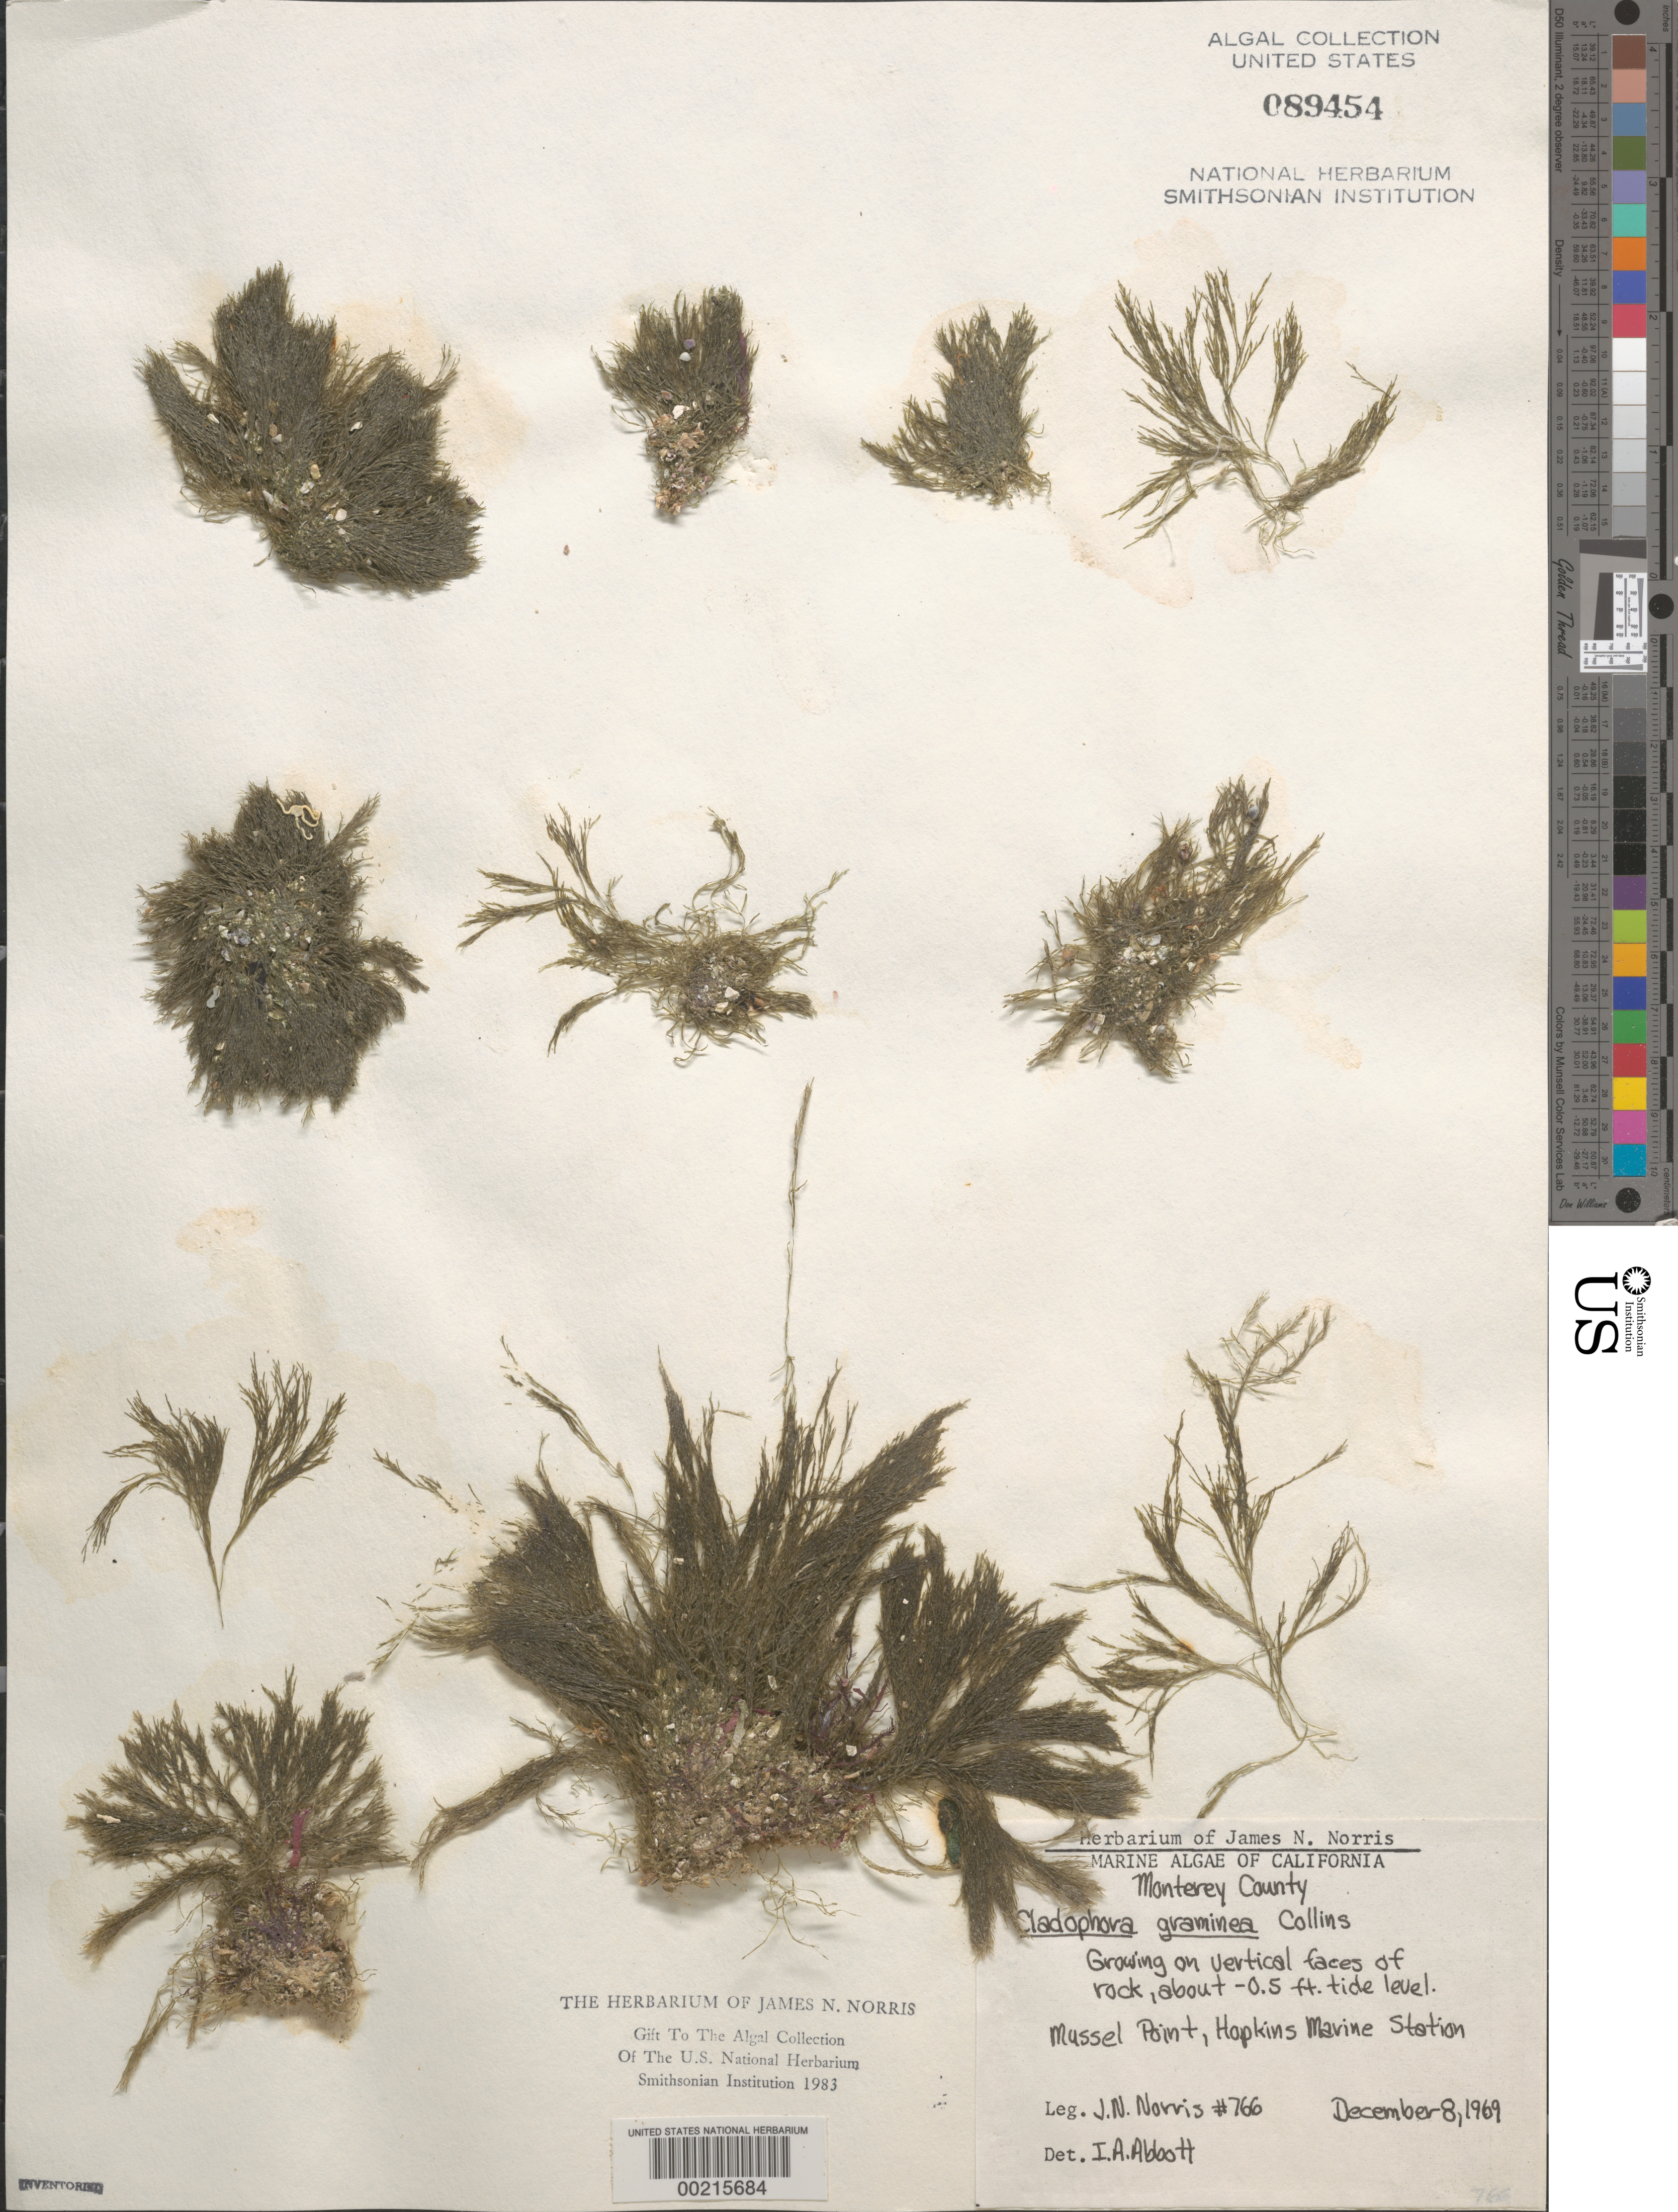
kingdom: Plantae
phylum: Chlorophyta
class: Ulvophyceae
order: Cladophorales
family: Cladophoraceae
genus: Cladophora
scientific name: Cladophora graminea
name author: Collins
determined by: Abbott, Isabella A.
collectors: J. N. Norris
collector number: JN-766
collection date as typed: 08 Dec 1969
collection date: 1969-12-08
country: United States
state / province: California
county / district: Monterey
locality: Mussel Point, Hopkins Marine Station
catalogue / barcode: US 89454